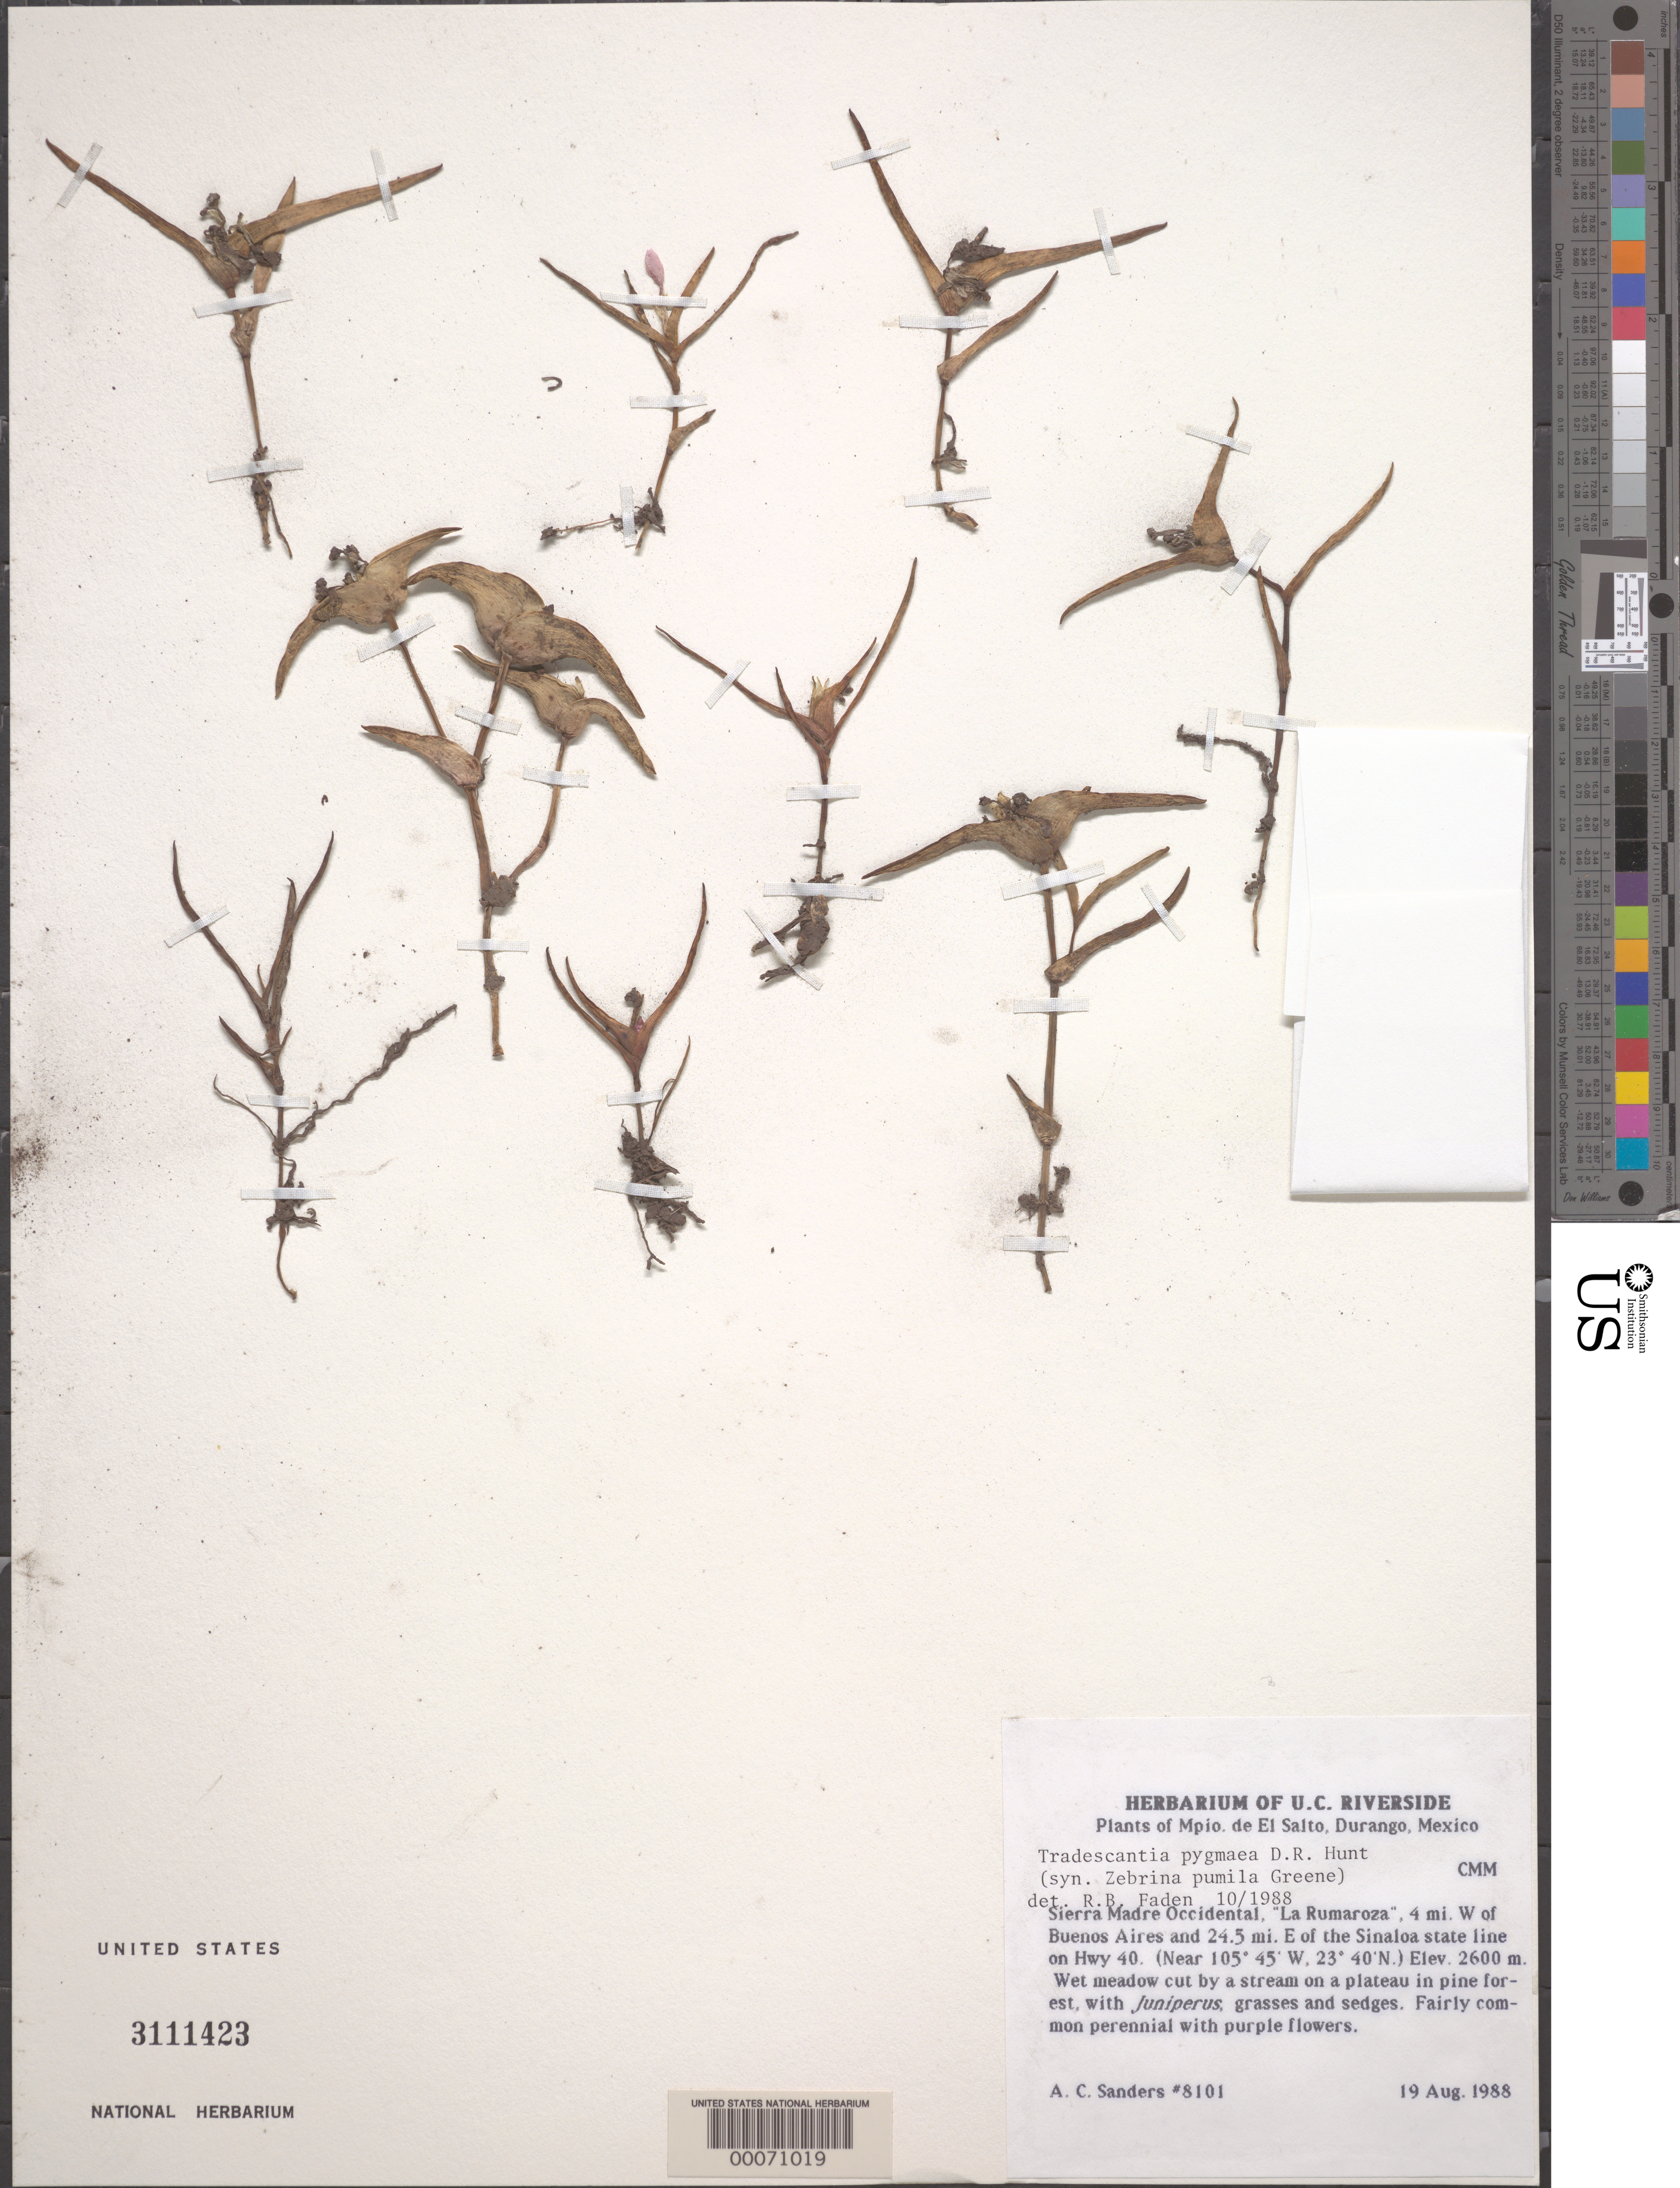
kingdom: Plantae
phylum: Tracheophyta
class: Liliopsida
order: Commelinales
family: Commelinaceae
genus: Tradescantia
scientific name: Tradescantia pygmaea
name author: D.R. Hunt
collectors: A. Sanders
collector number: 8101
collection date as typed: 19 Aug 1988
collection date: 1988-08-19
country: Mexico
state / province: Durango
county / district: El Salto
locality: Sierra Madre Occidental, La Rumaroza, 4 mi W of Buenos Aires, 24.5 mi E of Sinoloa state line on hwy 40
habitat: Wet meadow in pine forest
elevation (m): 2600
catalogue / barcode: US 3111423